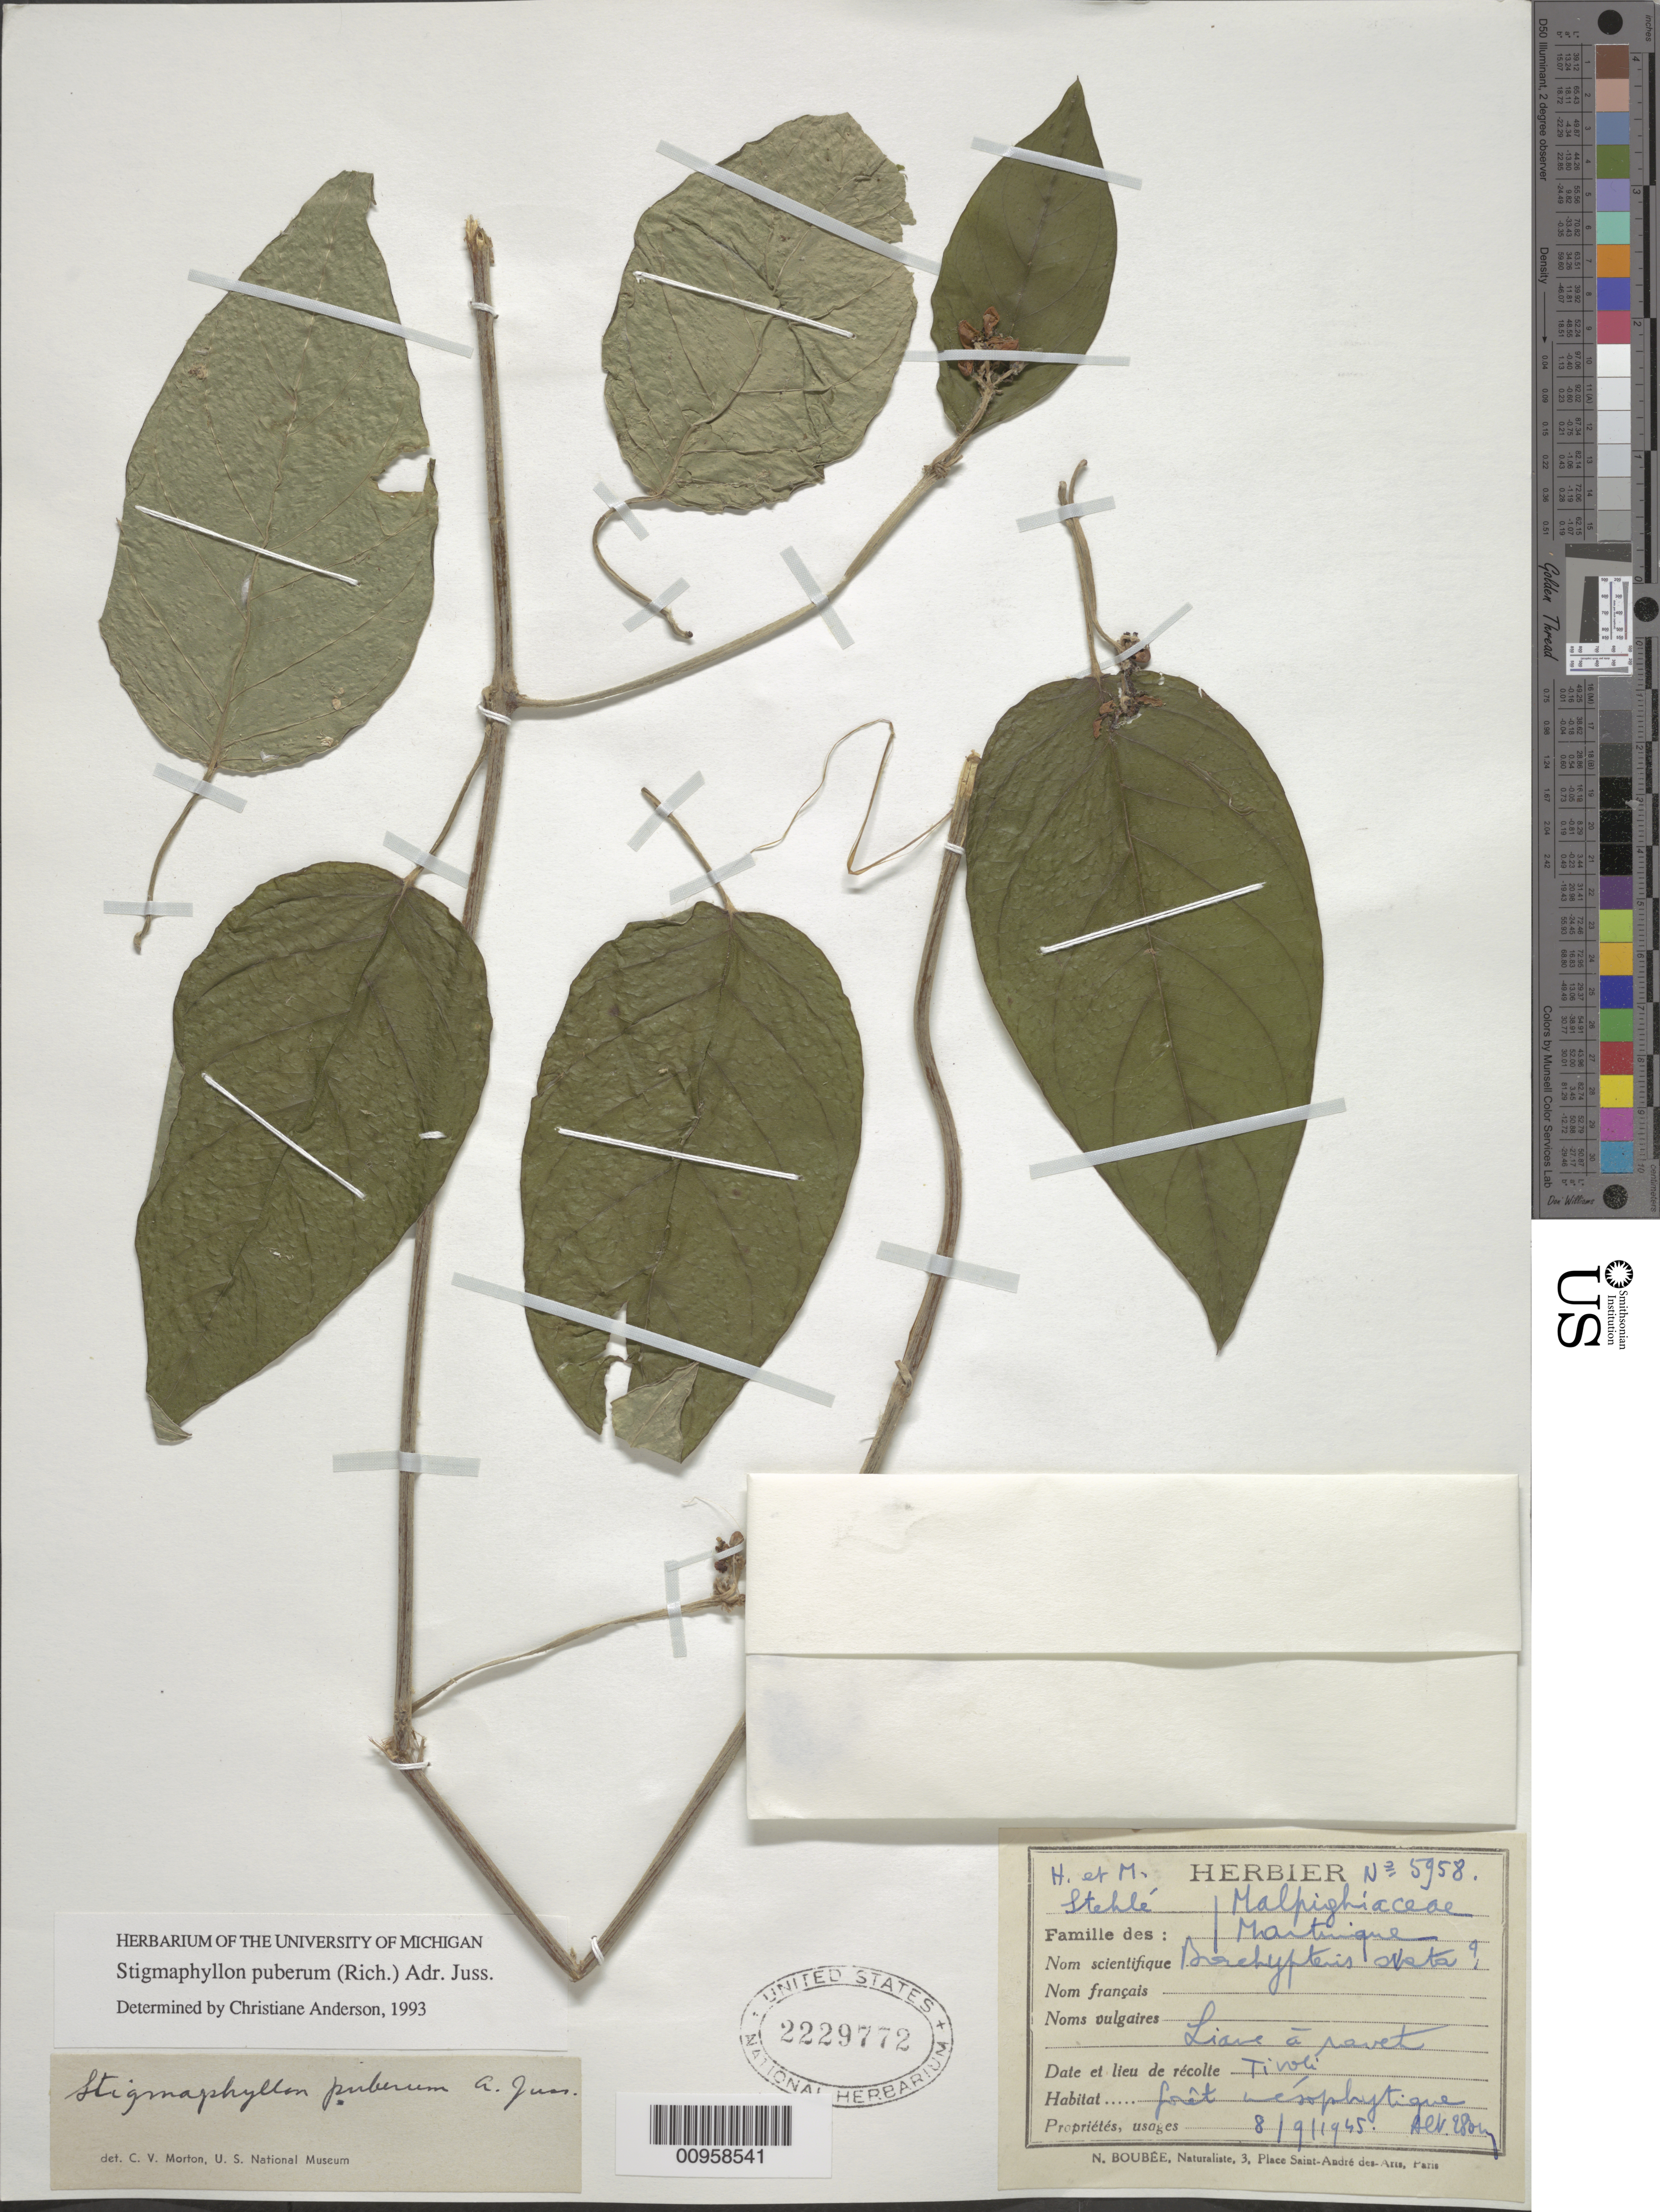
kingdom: Plantae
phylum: Tracheophyta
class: Magnoliopsida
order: Malpighiales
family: Malpighiaceae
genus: Stigmaphyllon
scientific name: Stigmaphyllon puberum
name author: (Rich.) A. Juss.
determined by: Anderson, C.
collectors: H. Stehlé & M. Stehlé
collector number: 5958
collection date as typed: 09 Aug 1945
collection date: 1945-08-09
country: Martinique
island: Martinique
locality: Tivoli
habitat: Forêt mésophytique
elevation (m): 280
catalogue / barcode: US 2229772